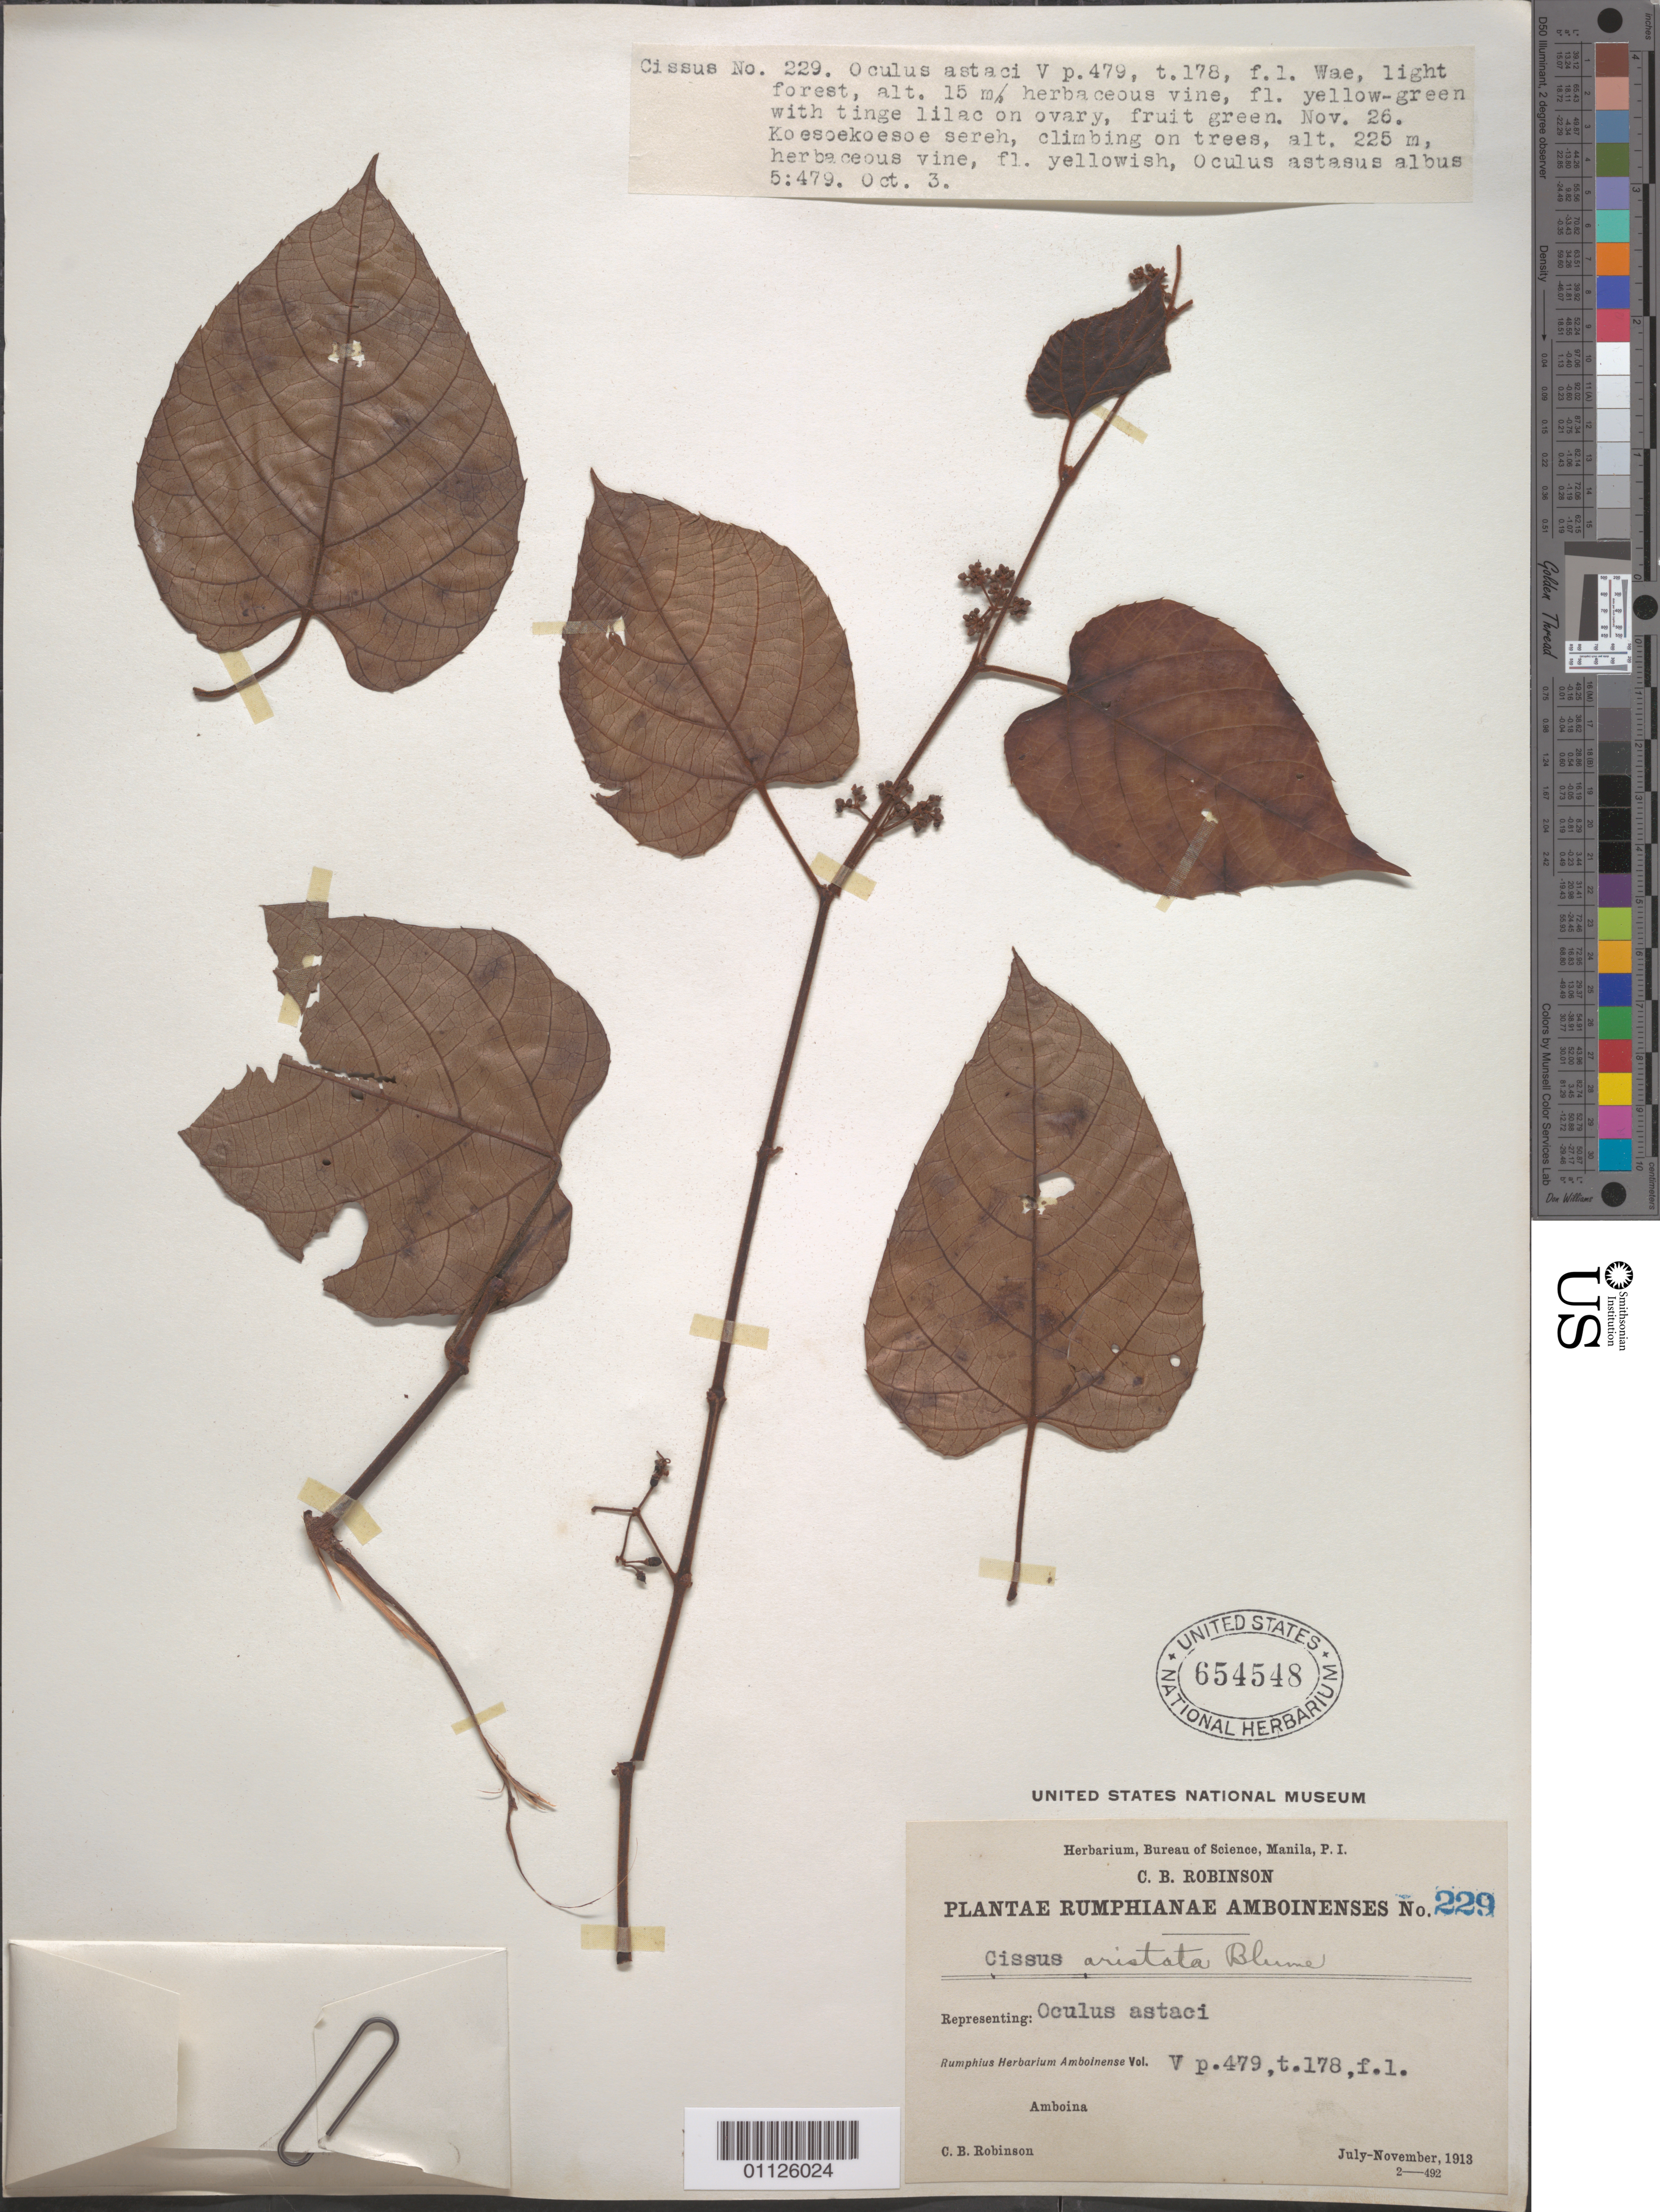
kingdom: Plantae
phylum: Tracheophyta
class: Magnoliopsida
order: Vitales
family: Vitaceae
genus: Cissus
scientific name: Cissus aristata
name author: Blume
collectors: C. Robinson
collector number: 229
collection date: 1913-07/1913-11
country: Indonesia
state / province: Maluku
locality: Amboina.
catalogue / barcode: US 654548